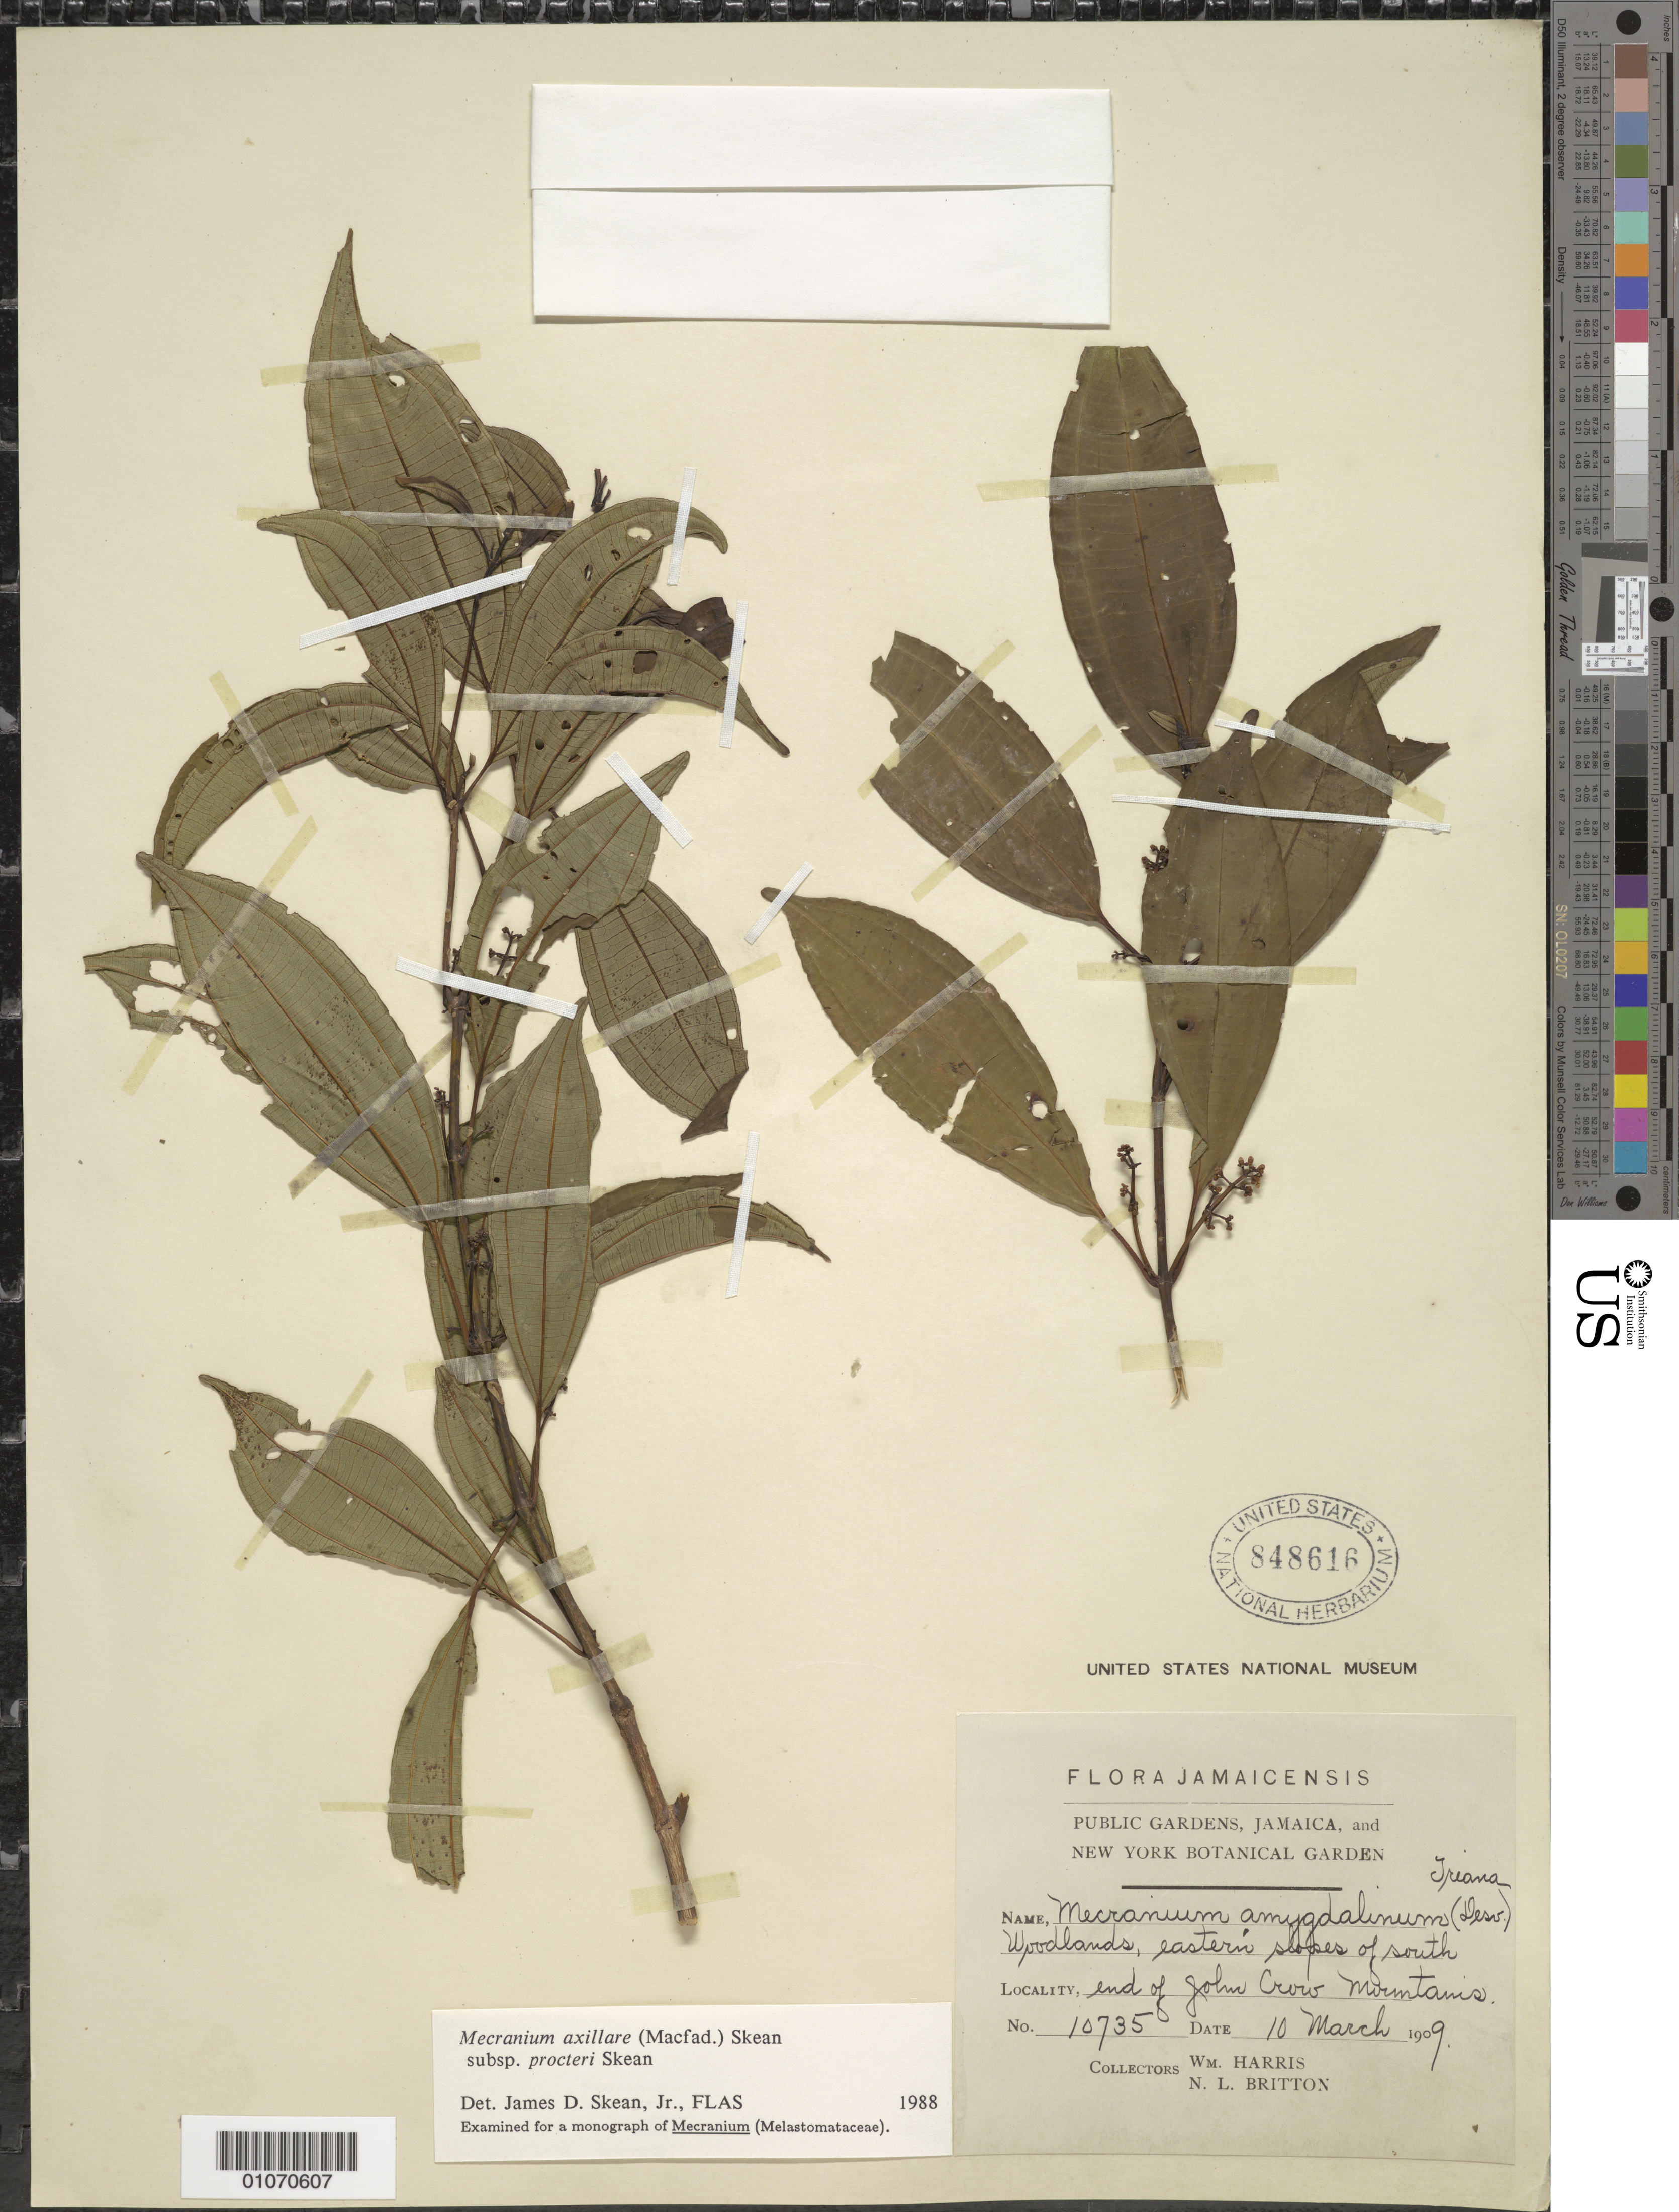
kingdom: Plantae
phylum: Tracheophyta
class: Magnoliopsida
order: Myrtales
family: Melastomataceae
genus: Mecranium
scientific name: Mecranium axillare subsp. procteri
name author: Skean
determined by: Skean, J. D., Jr.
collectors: W. Harris & N. Britton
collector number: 10735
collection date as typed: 10 Mar 1909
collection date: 1909-03-10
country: Jamaica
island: Jamaica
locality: John Crow Mountains, eastern slopes at S end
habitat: Woodlands, eastern slopes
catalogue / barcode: US 848616